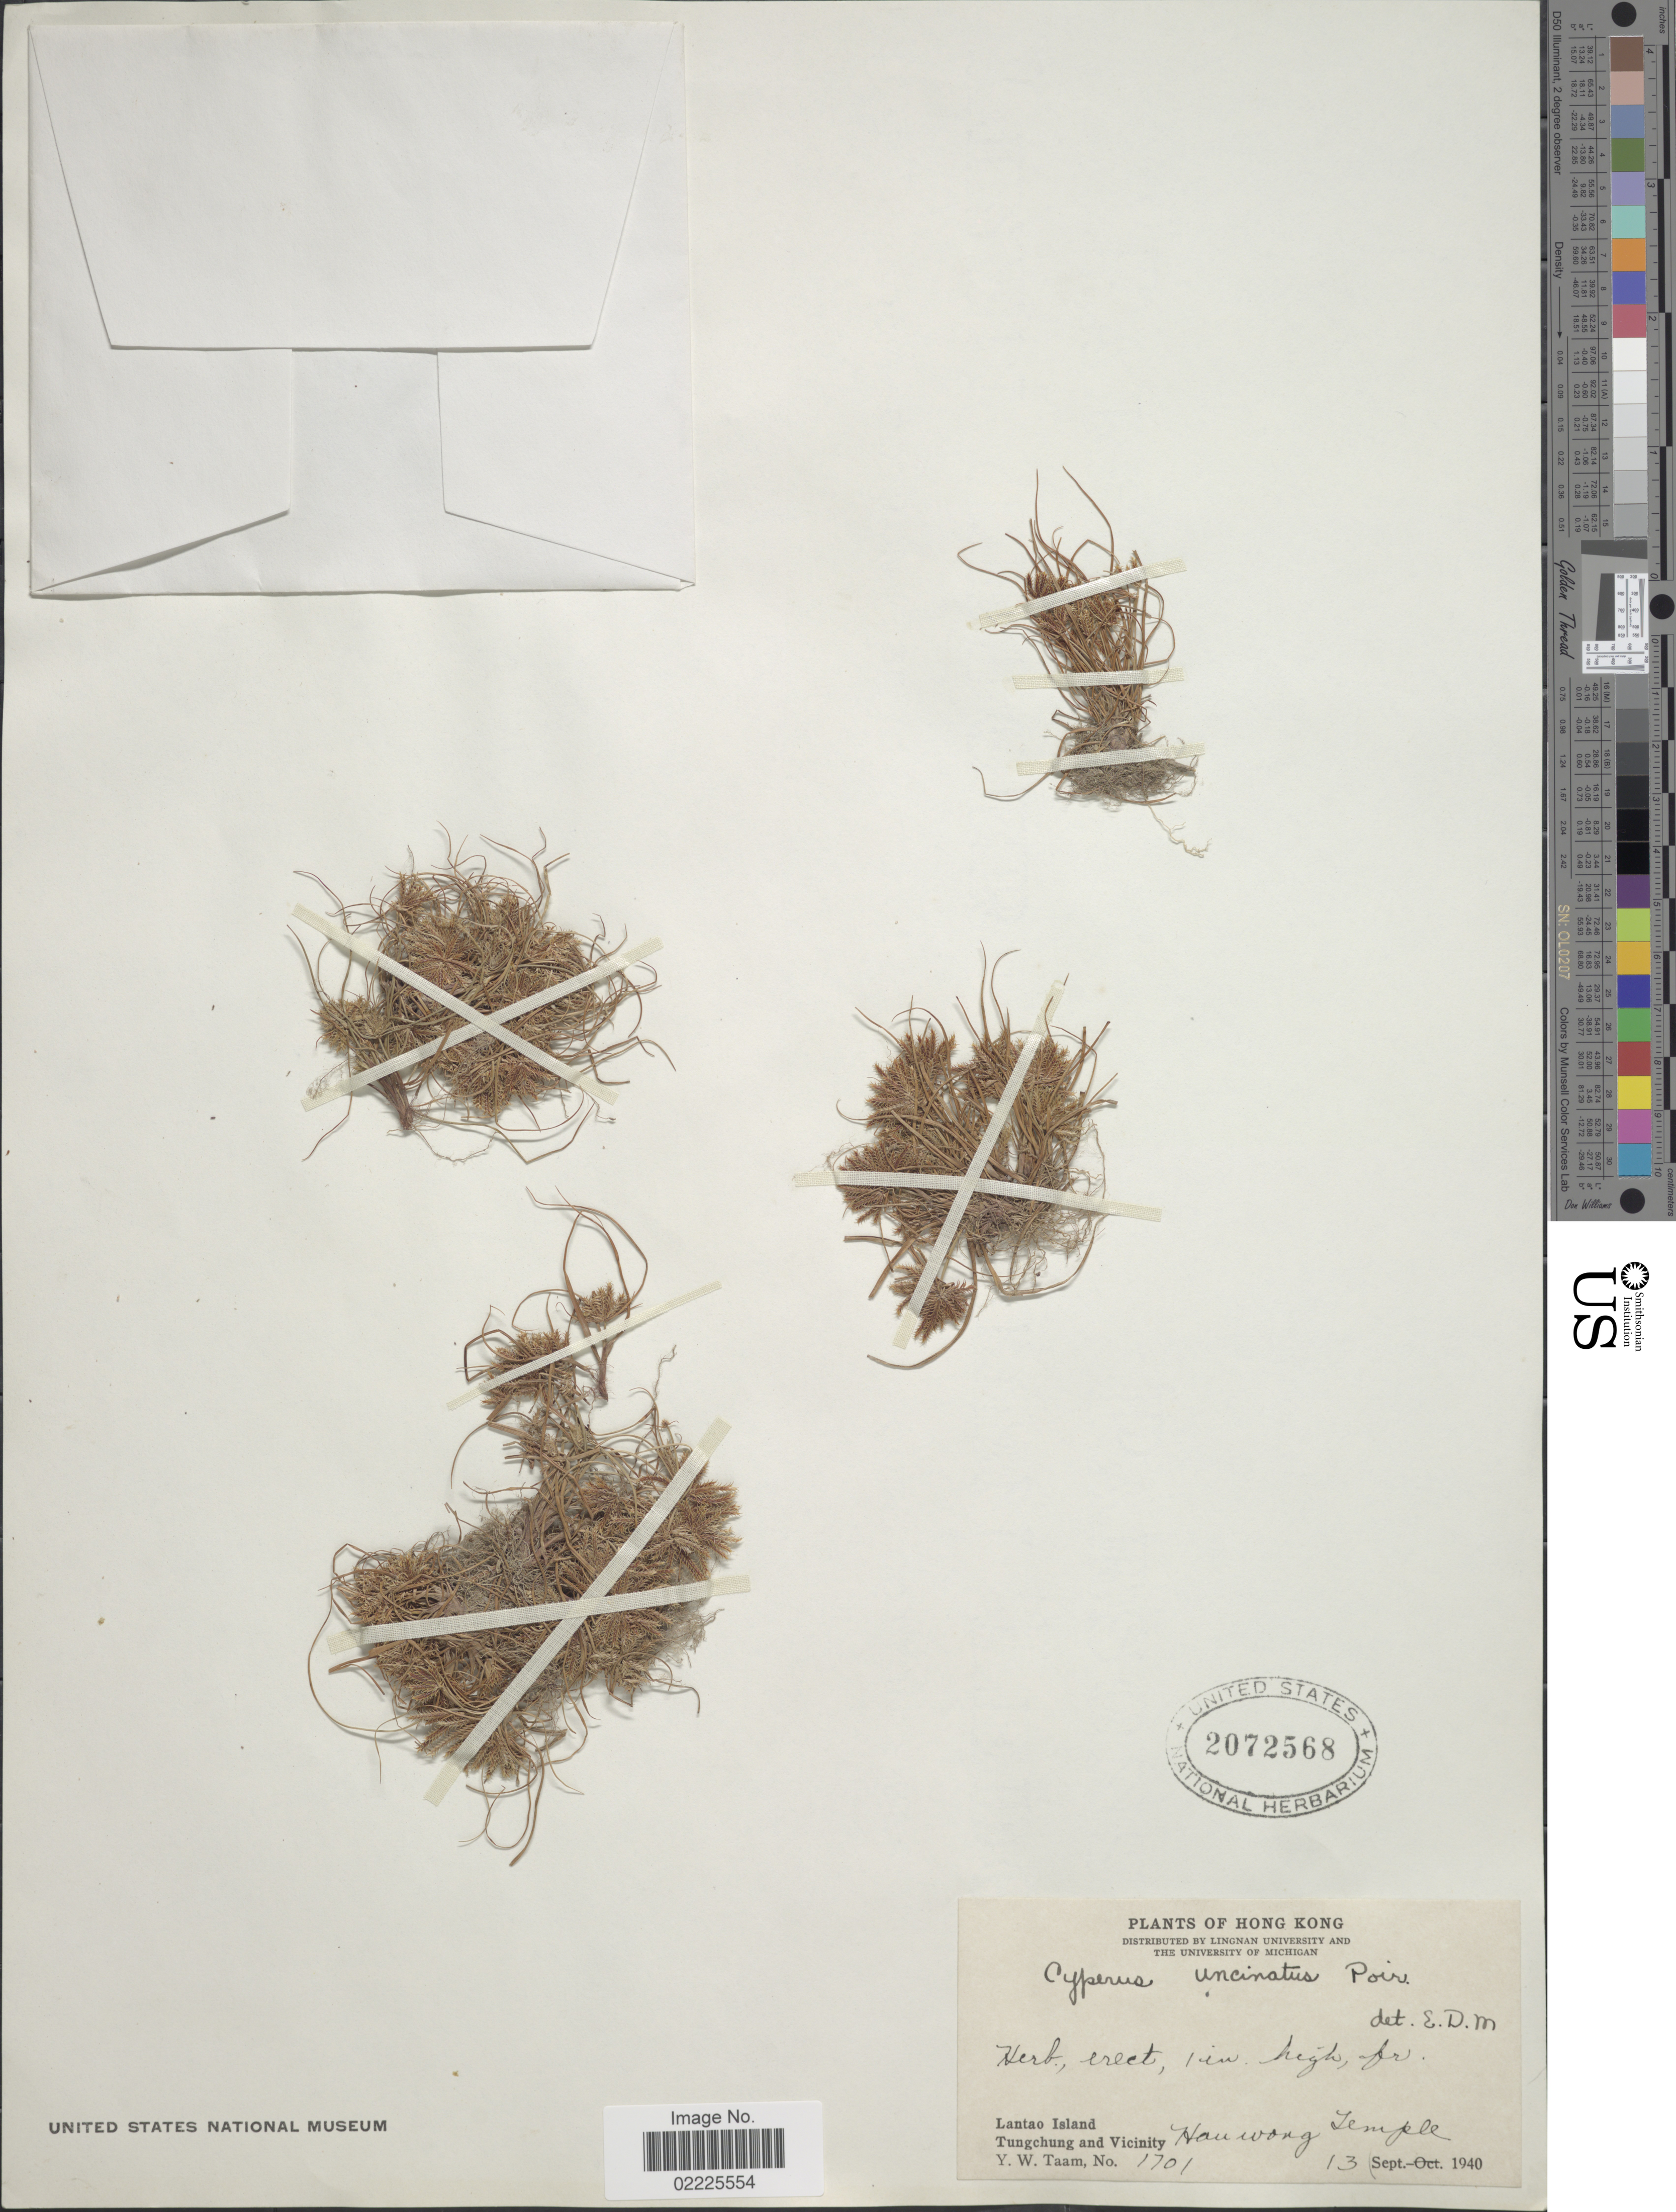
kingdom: Plantae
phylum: Tracheophyta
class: Liliopsida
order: Poales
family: Cyperaceae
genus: Cyperus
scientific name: Cyperus cuspidatus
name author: Kunth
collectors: Y. W. Taam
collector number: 1701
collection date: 1940-09-13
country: China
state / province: Hong Kong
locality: Lantao Island, Tungchung and Vicinity, Hauwong Temple [interpreted]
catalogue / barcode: US 2072568